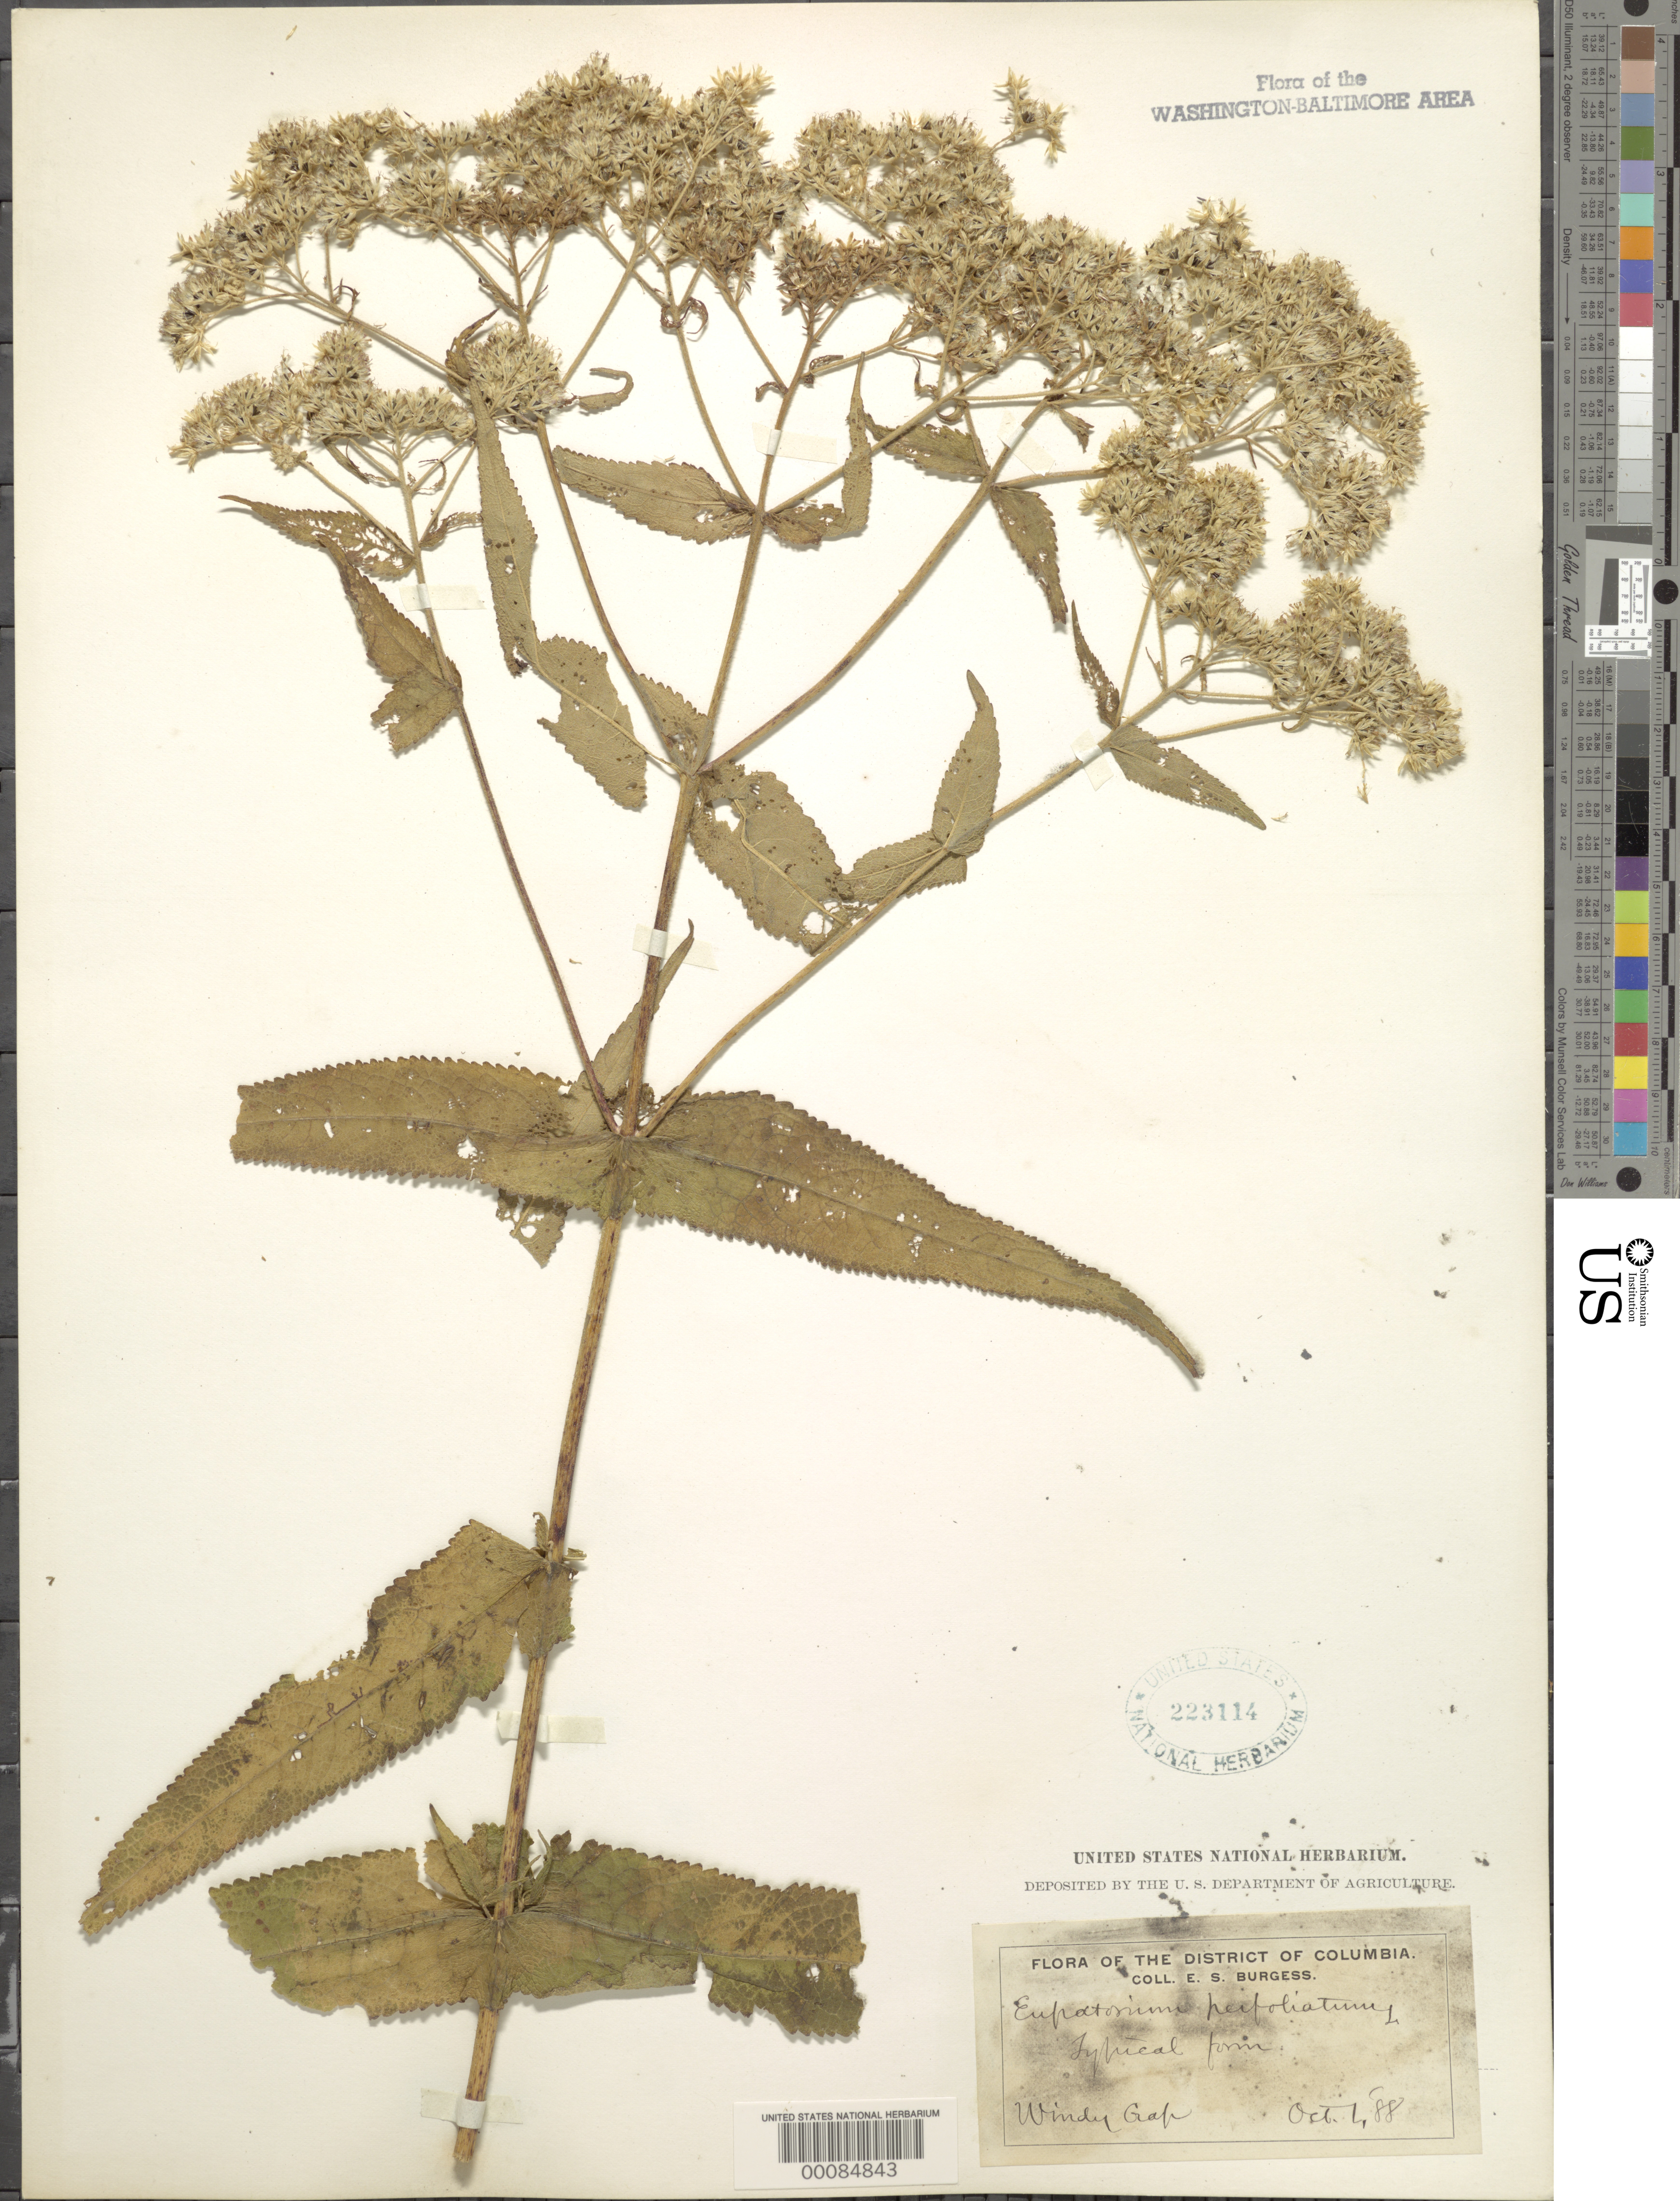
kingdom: Plantae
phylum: Tracheophyta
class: Magnoliopsida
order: Asterales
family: Asteraceae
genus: Eupatorium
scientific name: Eupatorium perfoliatum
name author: L.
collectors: E. Burgess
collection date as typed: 01 Oct 1888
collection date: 1888-10-01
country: United States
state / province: District of Columbia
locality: Windy Gap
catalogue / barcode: US 223114